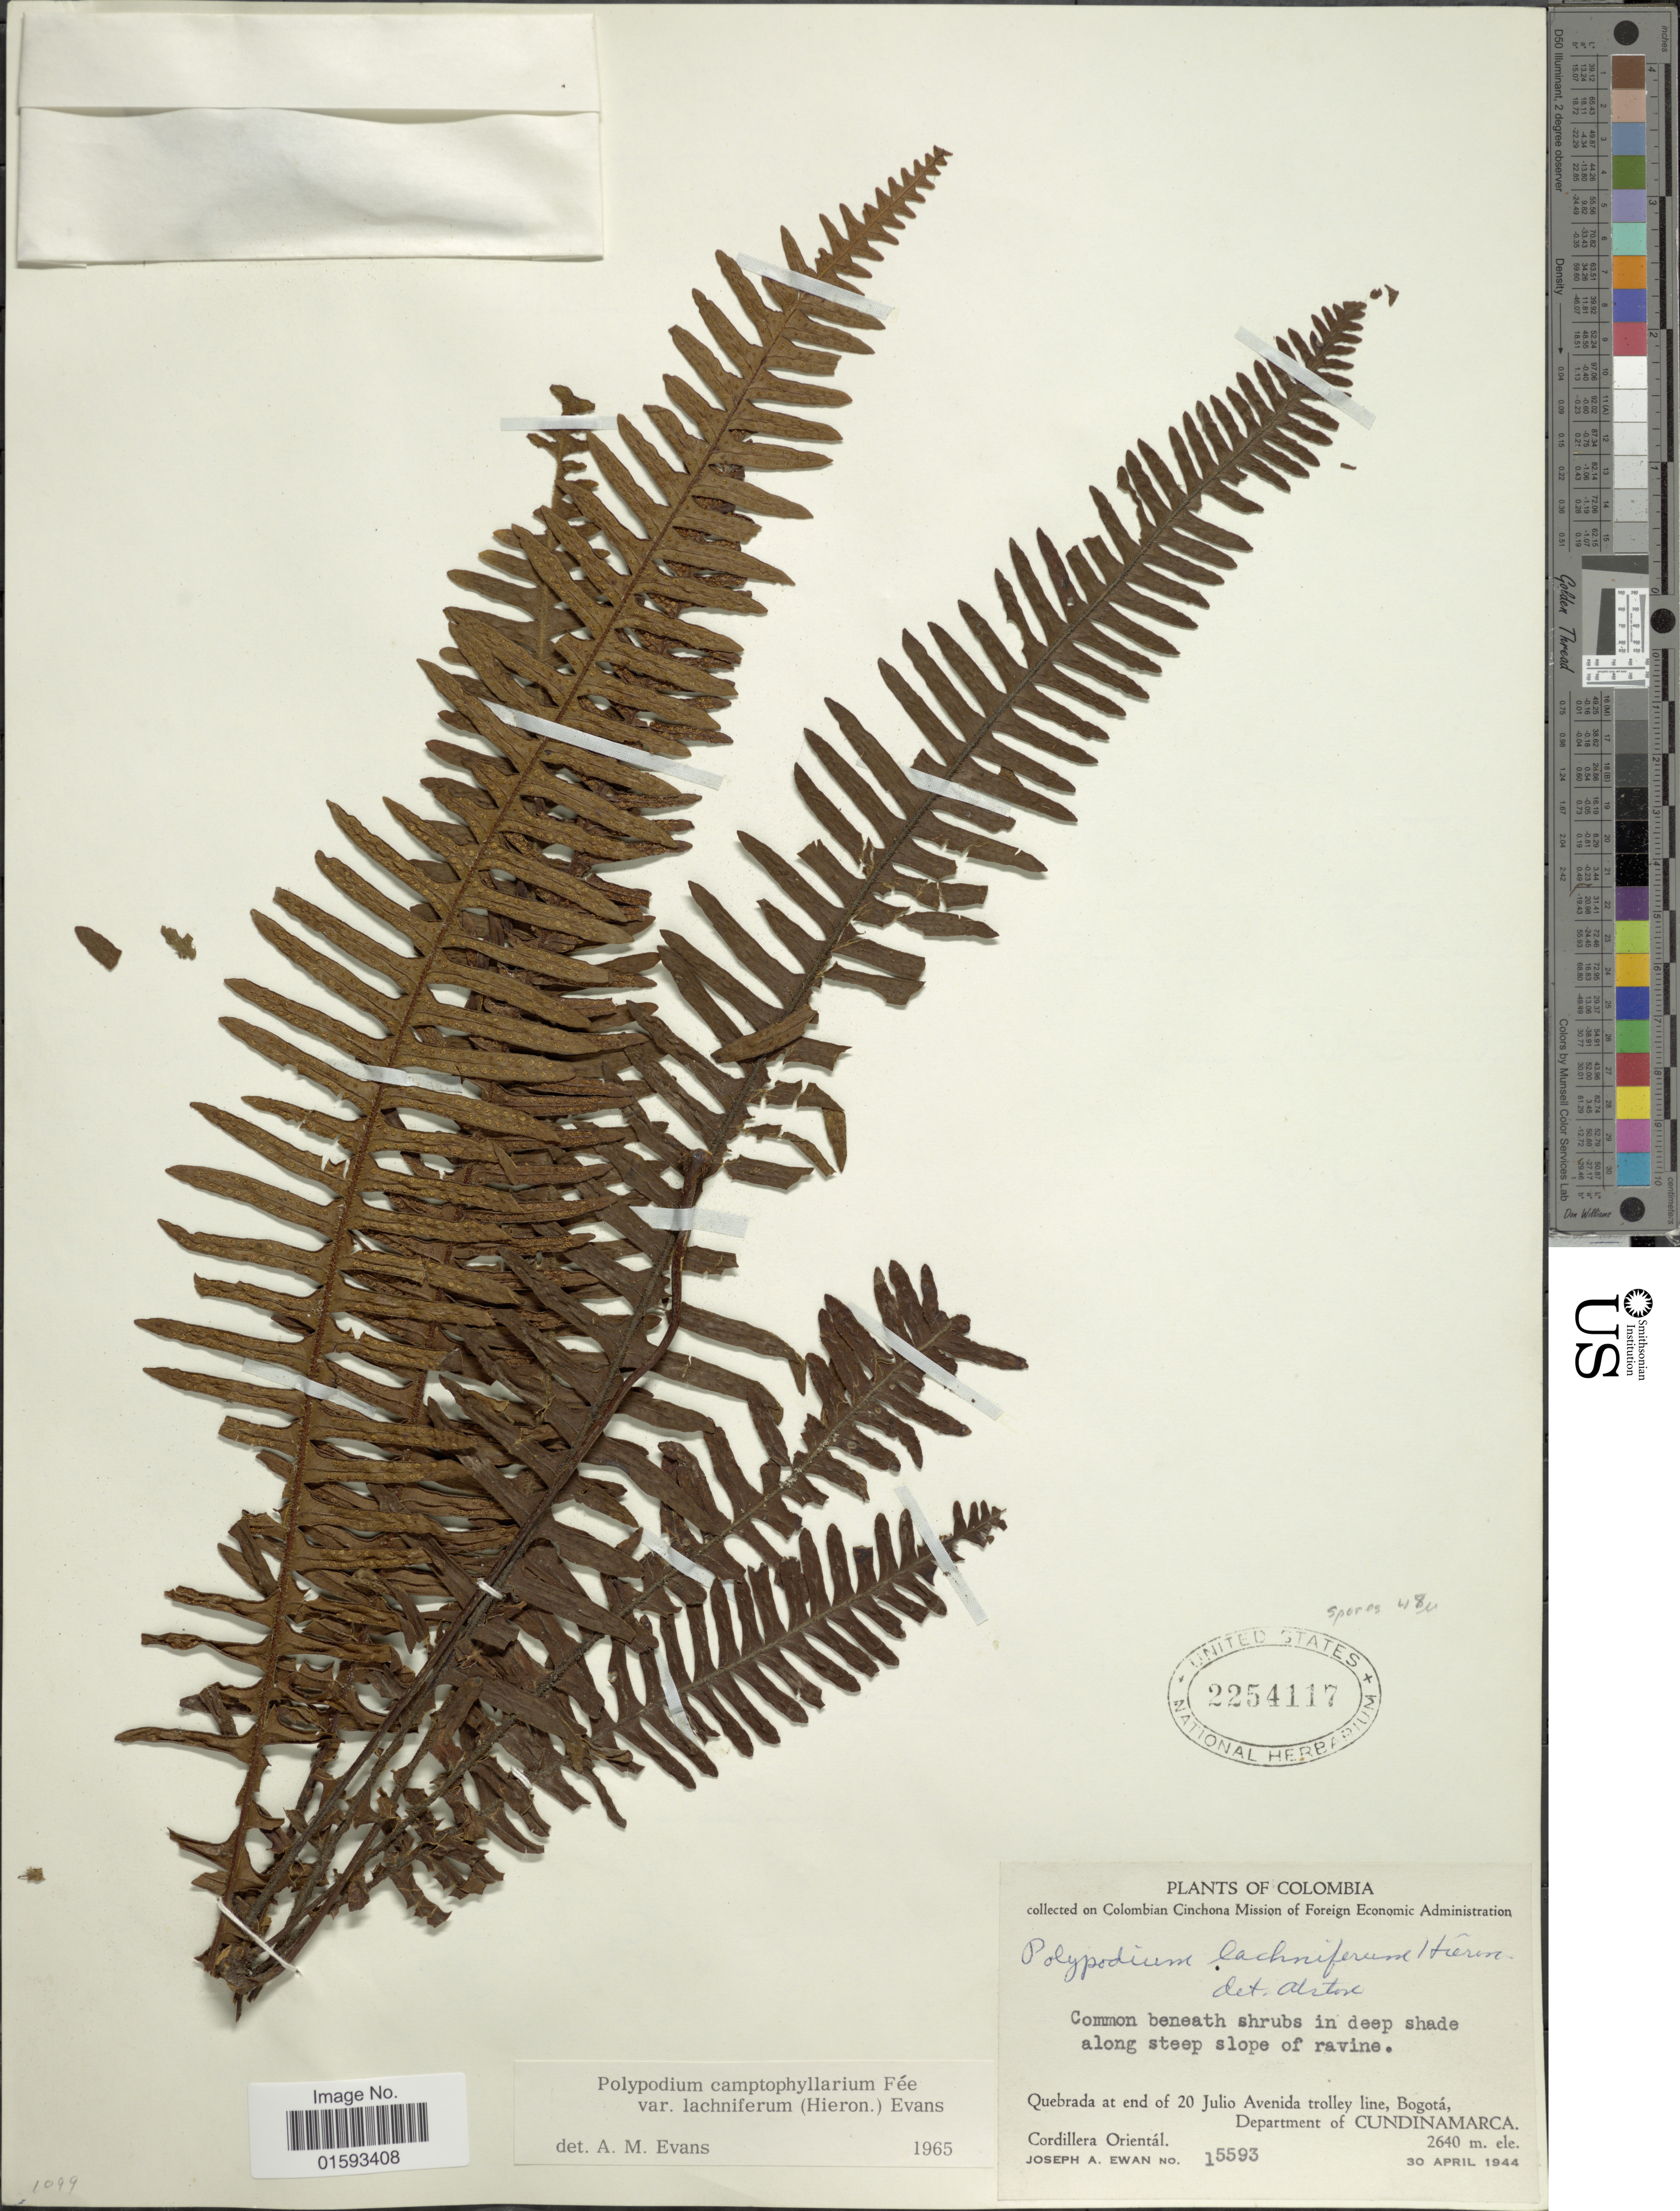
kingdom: Plantae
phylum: Tracheophyta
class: Polypodiopsida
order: Polypodiales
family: Polypodiaceae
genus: Pecluma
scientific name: Pecluma camptophyllaria var. lachnifera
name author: (Hieron.) Lellinger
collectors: J. A. Ewan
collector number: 15593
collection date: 1944-04-30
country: Colombia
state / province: Cundinamarca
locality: Common beneath shrubs in deep shade along steep slope of ravine, Quebrada at end 20 julio Avenida trolley line, Bogota, Cordillera Oriental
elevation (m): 2640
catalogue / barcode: US 2254117